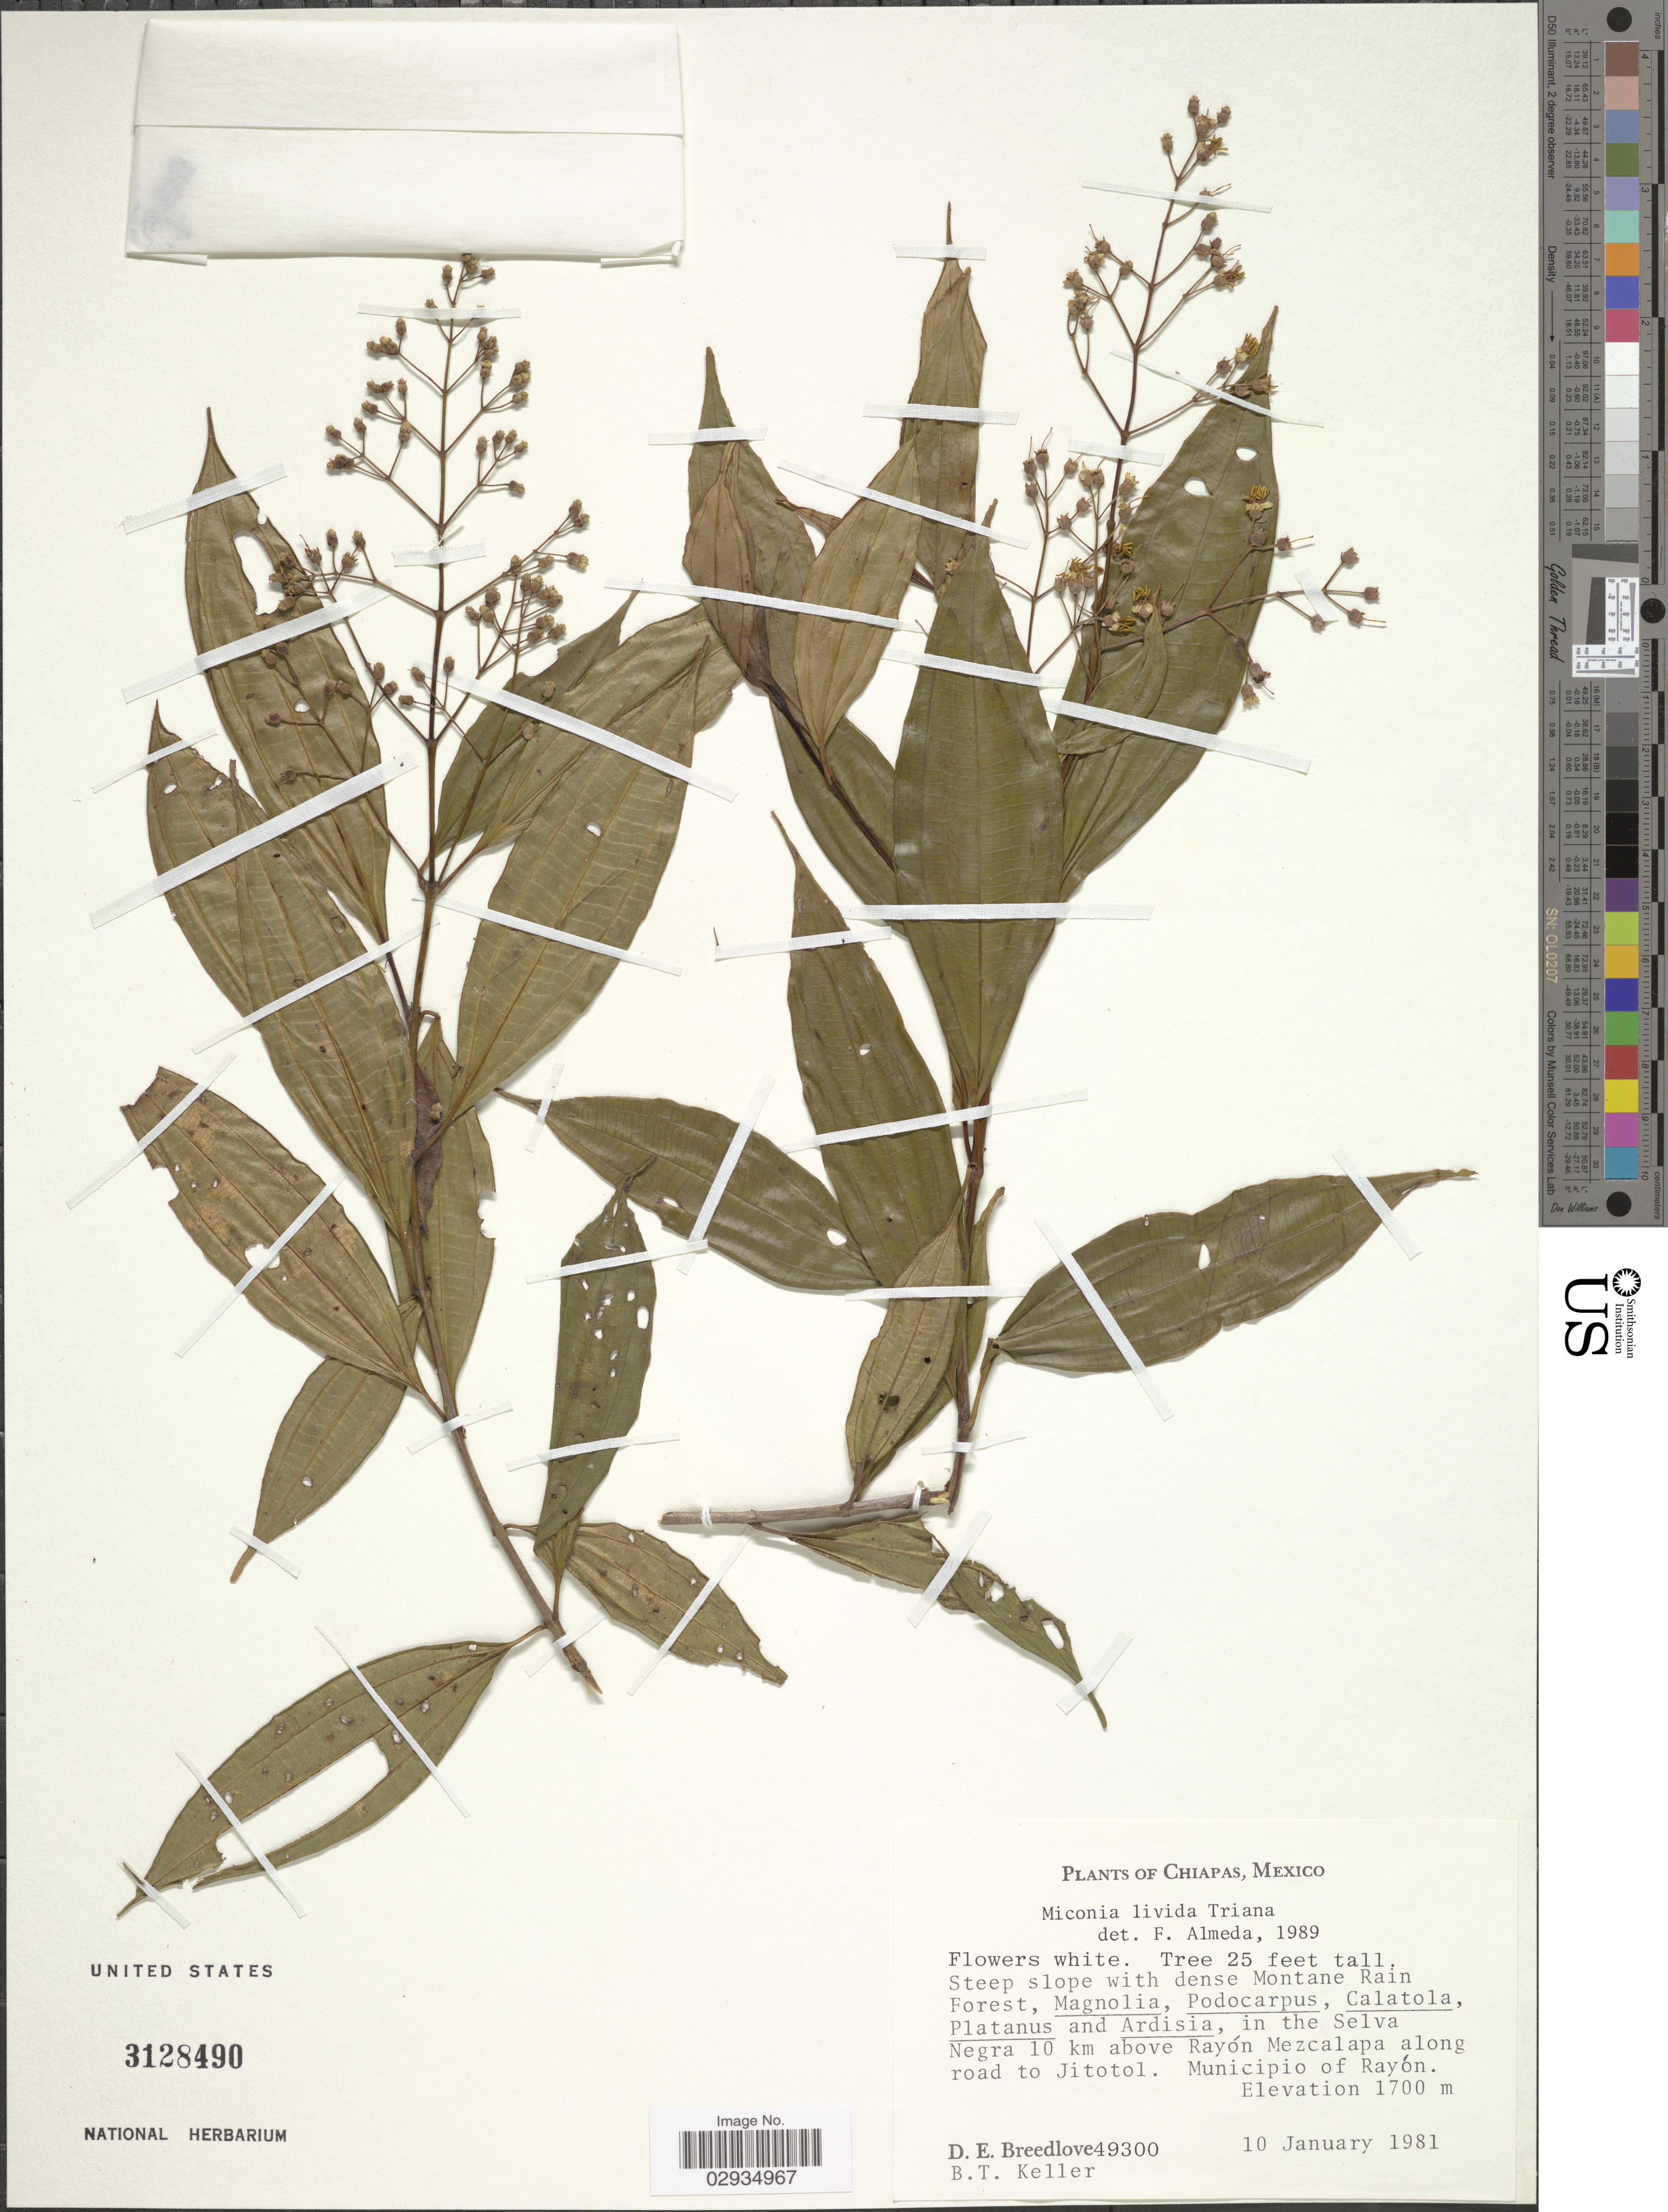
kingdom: Plantae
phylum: Tracheophyta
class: Magnoliopsida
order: Myrtales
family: Melastomataceae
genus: Miconia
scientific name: Miconia livida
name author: Triana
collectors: D. E. Breedlove & B. T. Keller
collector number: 49300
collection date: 1981-01-10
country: Mexico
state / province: Chiapas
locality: Steep slope with dense Montane Rain Forest, in the Selva Negra 10 km above Rayón Mezcalapa along road to Jitotol. Municipio of Rayón.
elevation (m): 1700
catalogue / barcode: US 3128490